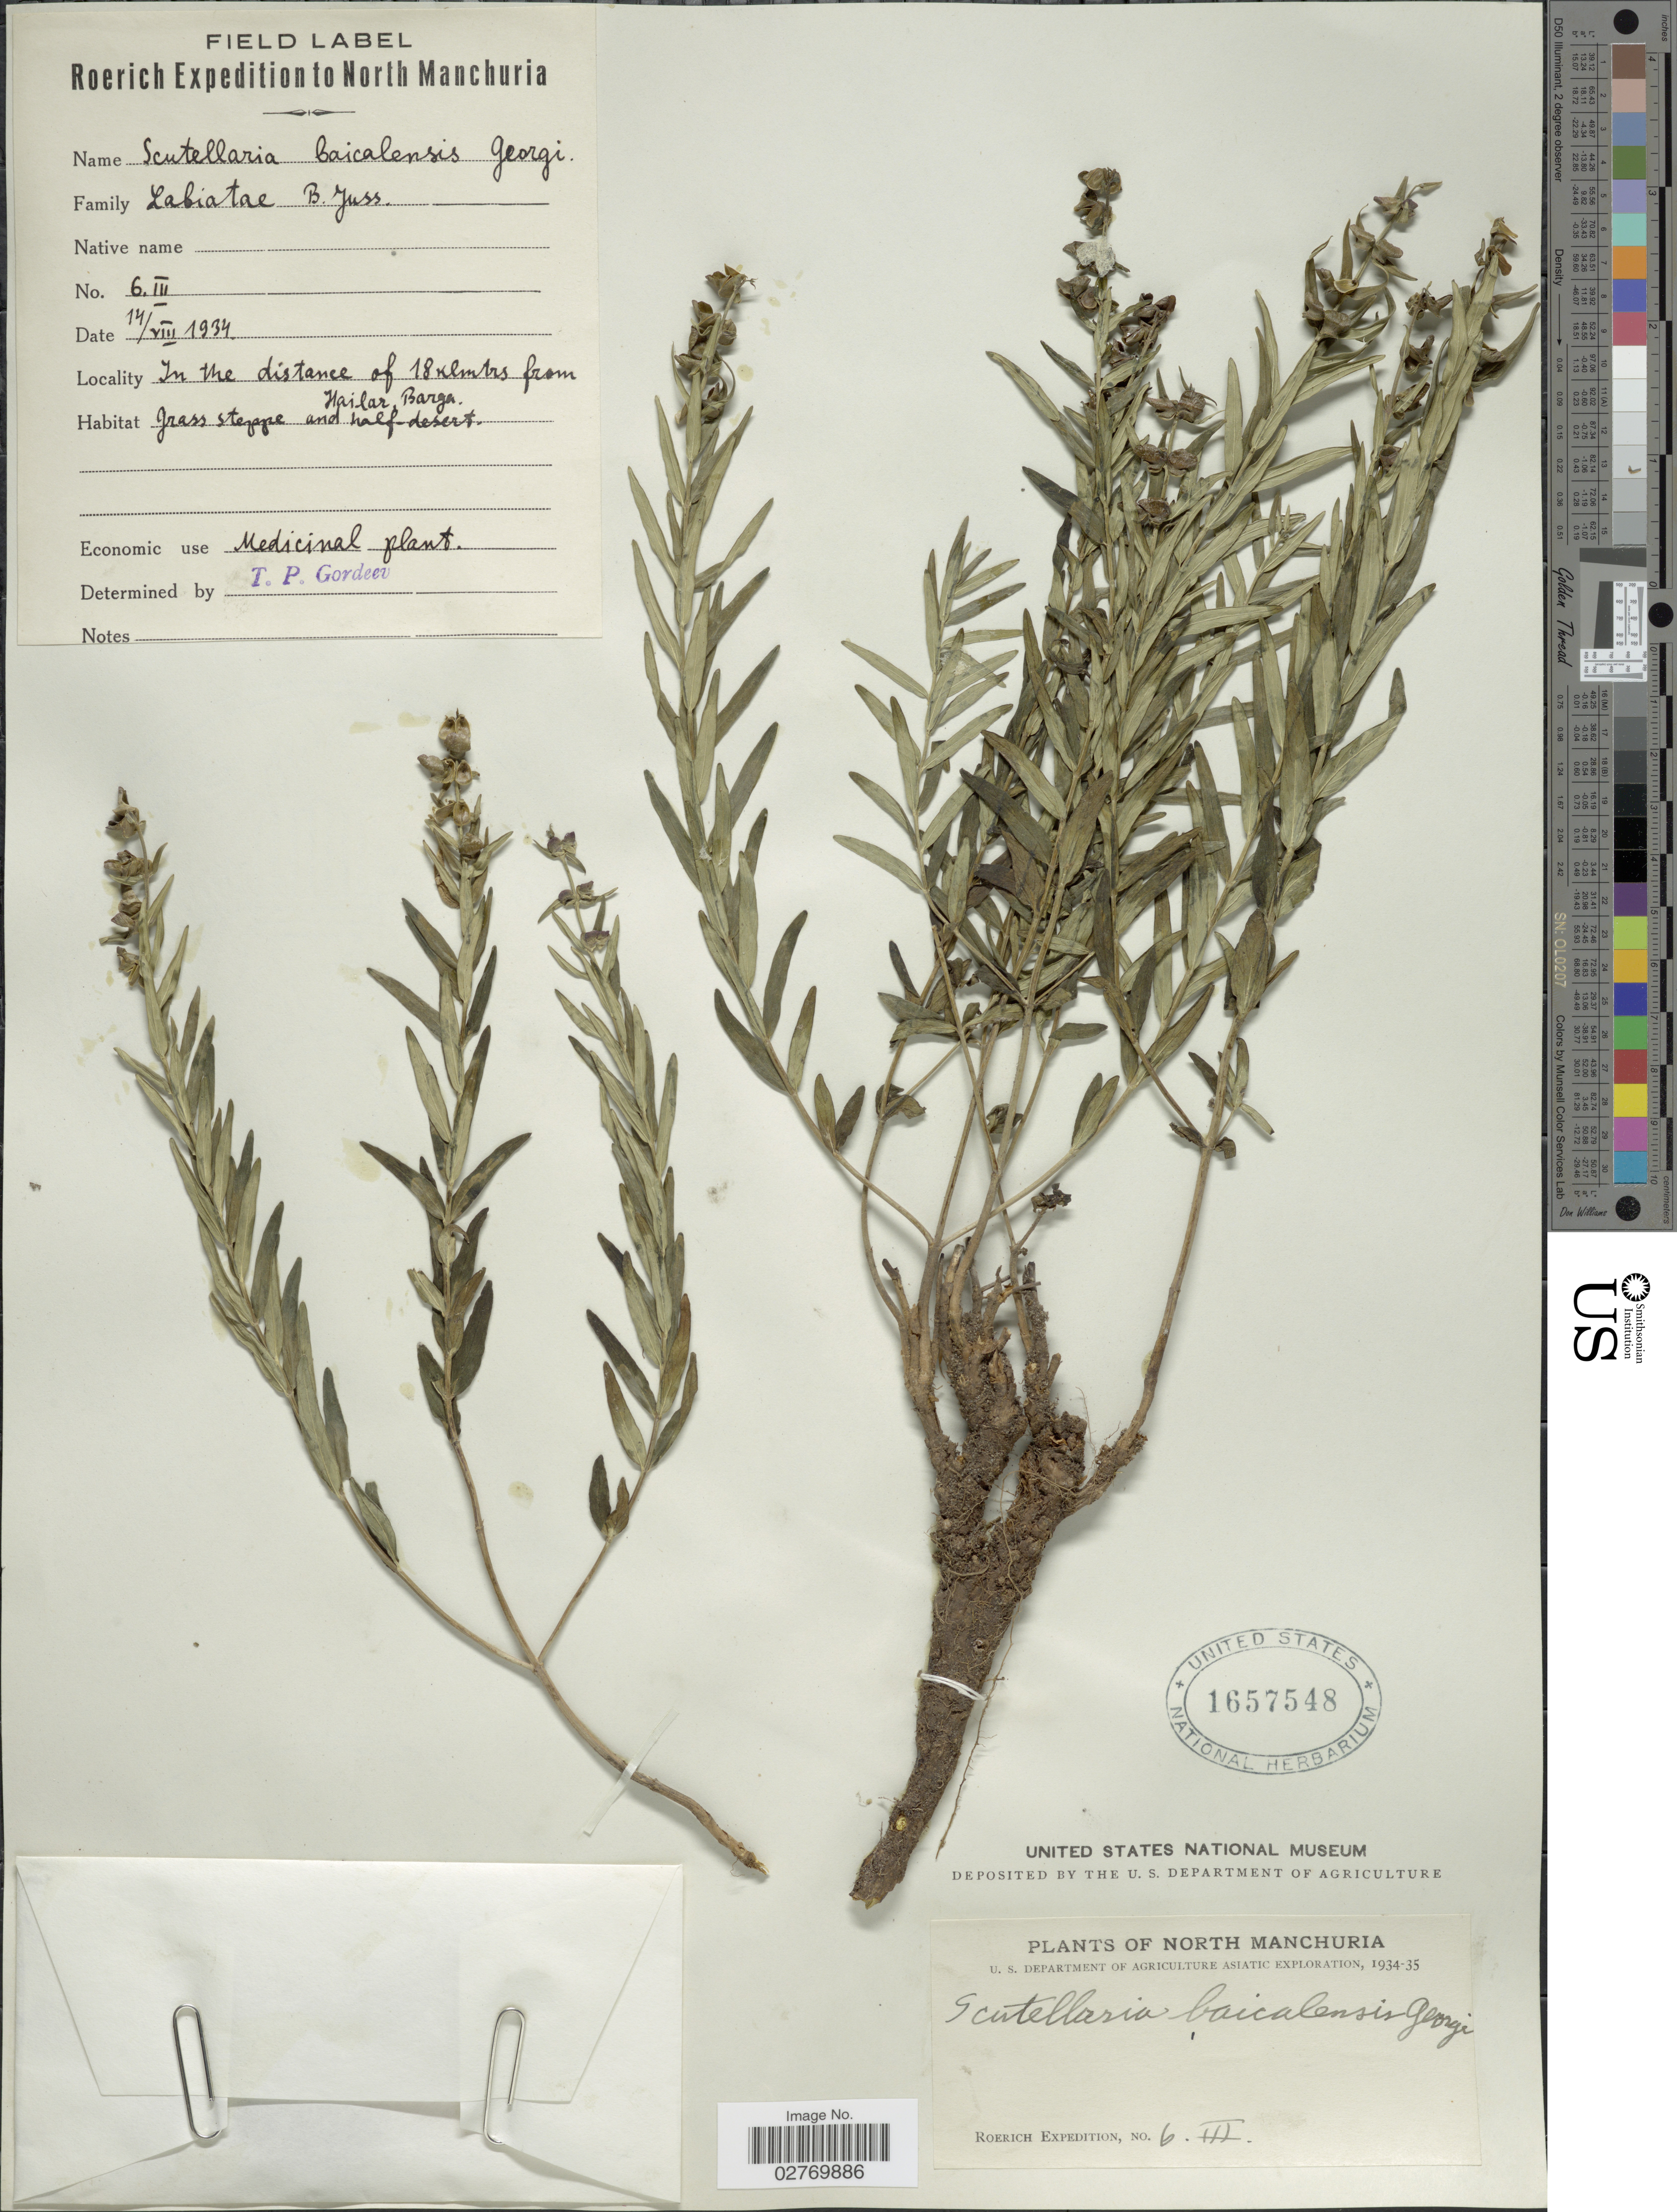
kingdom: Plantae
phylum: Tracheophyta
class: Magnoliopsida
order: Lamiales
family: Lamiaceae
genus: Scutellaria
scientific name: Scutellaria baicalensis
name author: Georgi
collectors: -. Roerich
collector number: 6III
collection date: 1934-08-14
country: China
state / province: Nei Monggol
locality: Asiatic. North Manchuria. In the distance of 18 klmtrs from Hailar, Barga.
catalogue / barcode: US 1657548